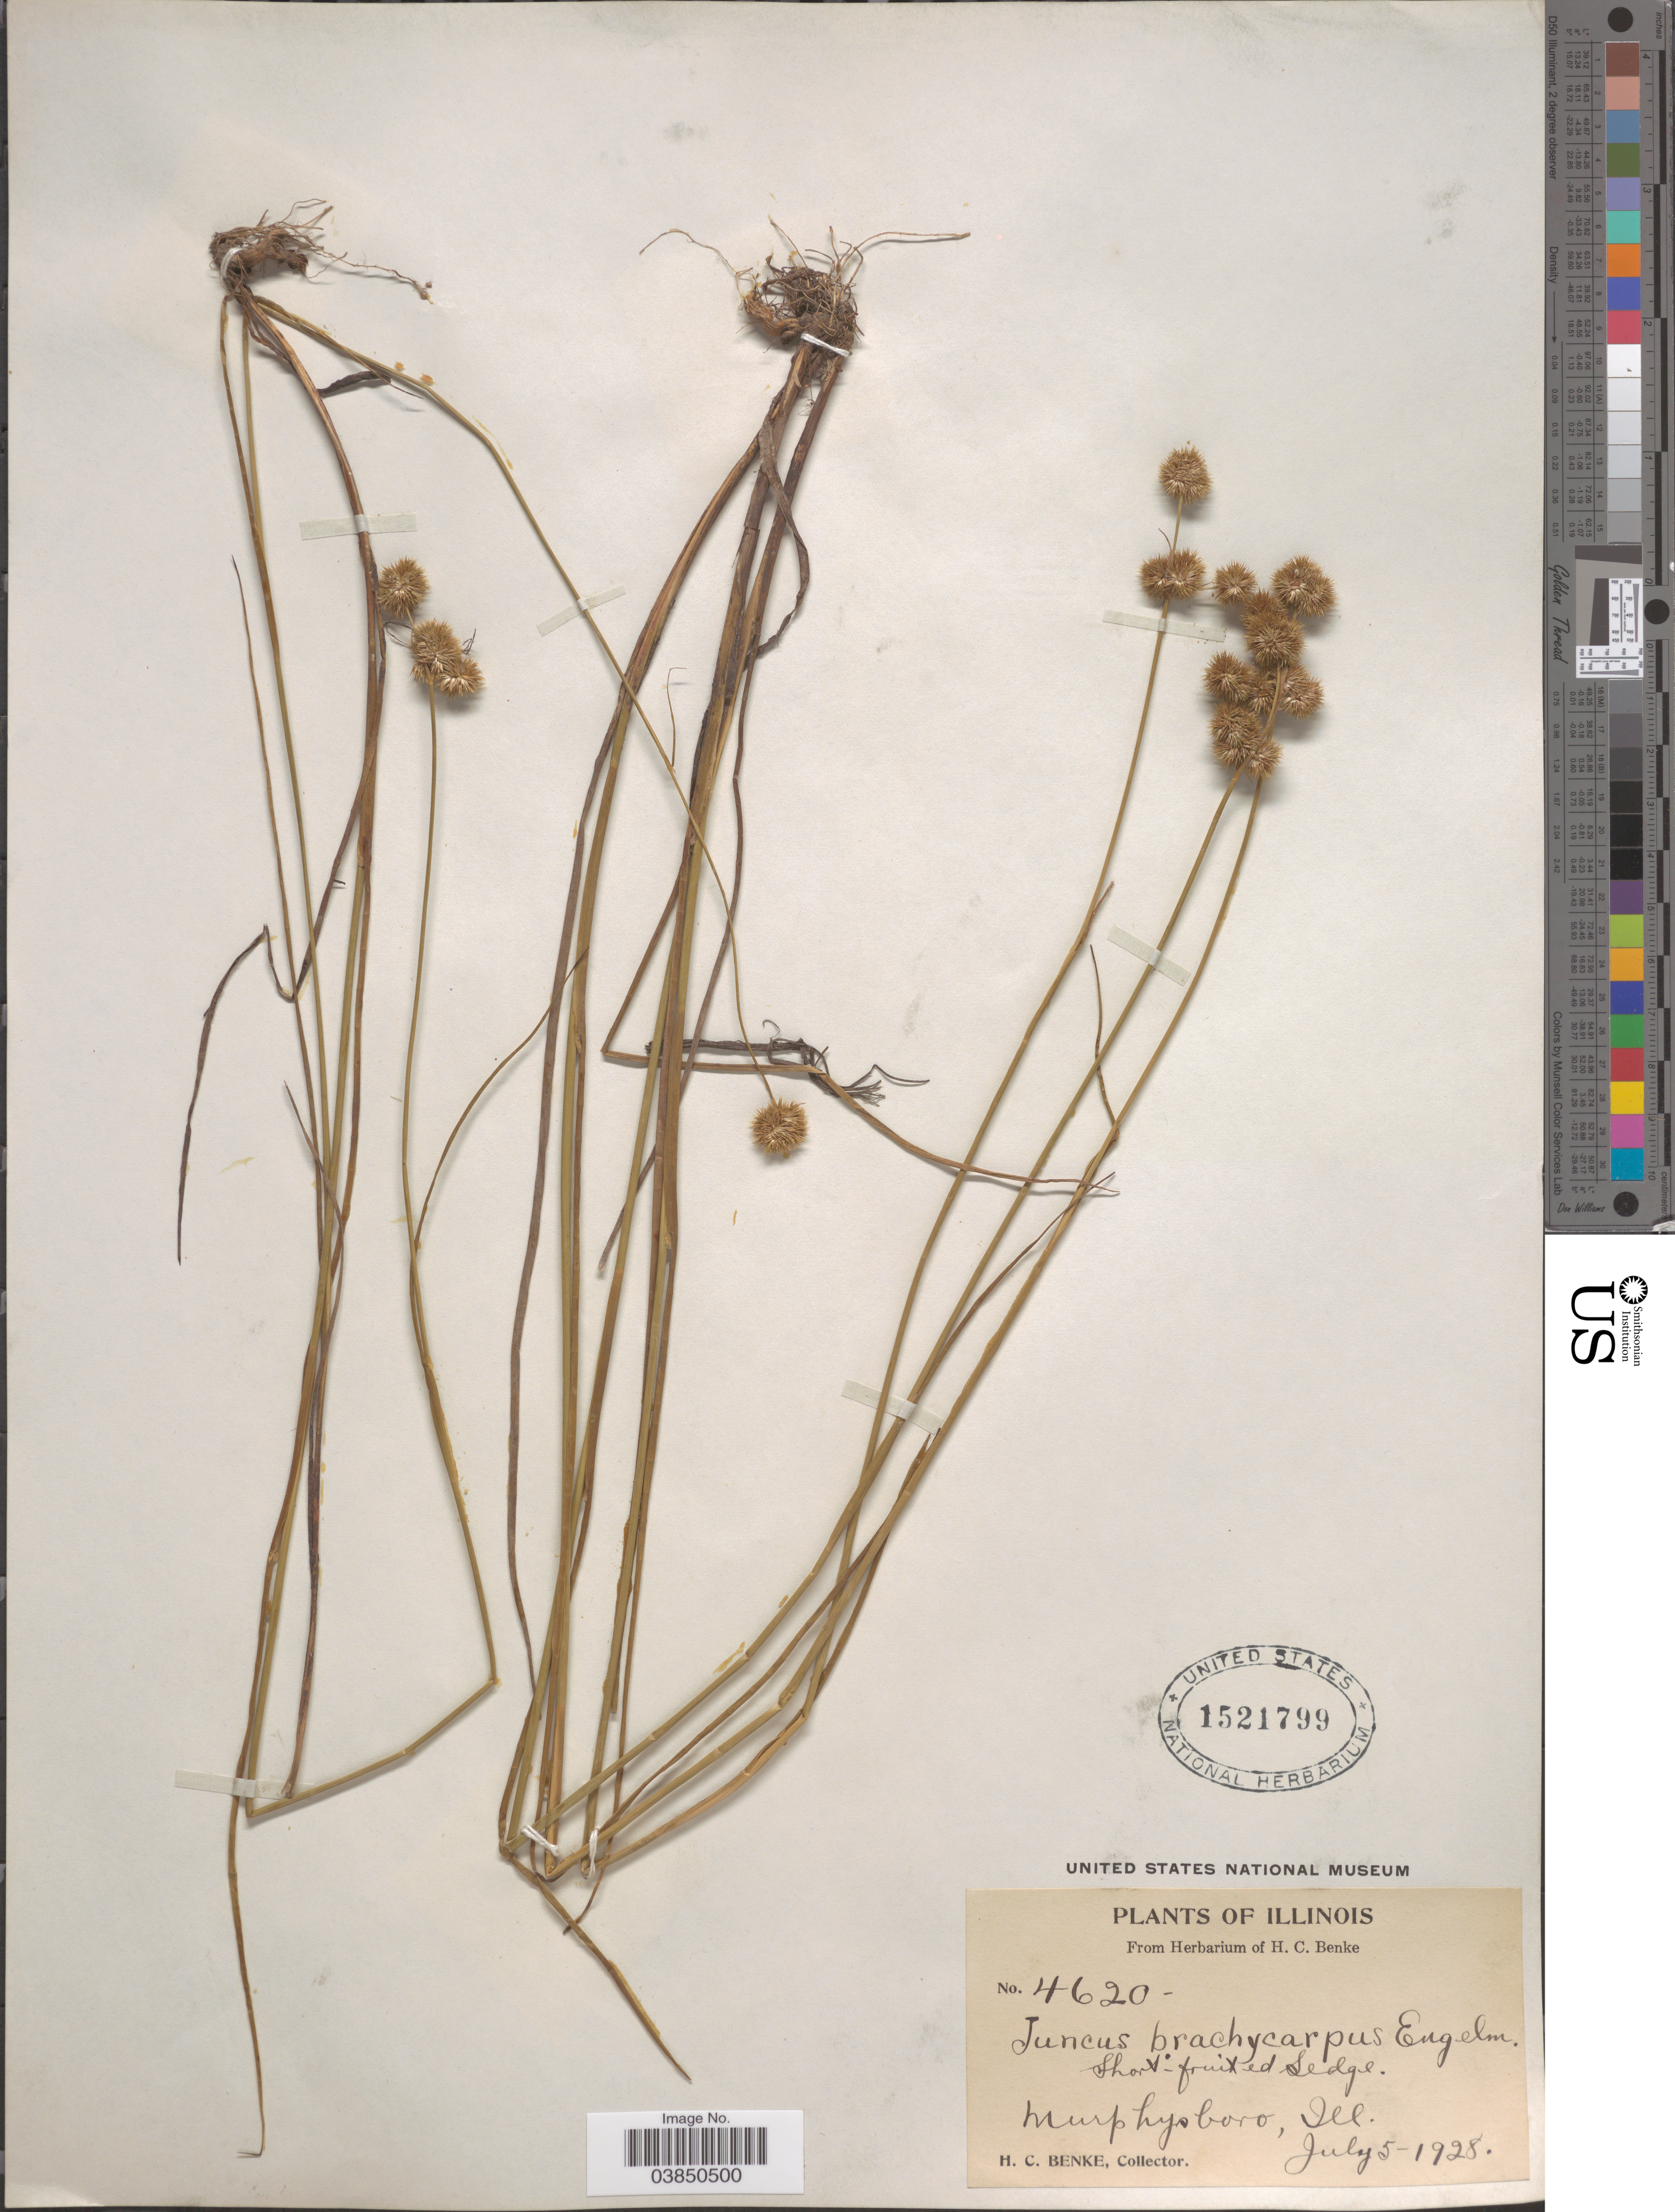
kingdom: Plantae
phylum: Tracheophyta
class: Liliopsida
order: Poales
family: Juncaceae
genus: Juncus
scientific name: Juncus brachycarpus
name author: Engelm.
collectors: H. Benke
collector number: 4620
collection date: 1928-07-05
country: United States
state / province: Illinois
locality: Murphysboro.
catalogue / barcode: US 1521799